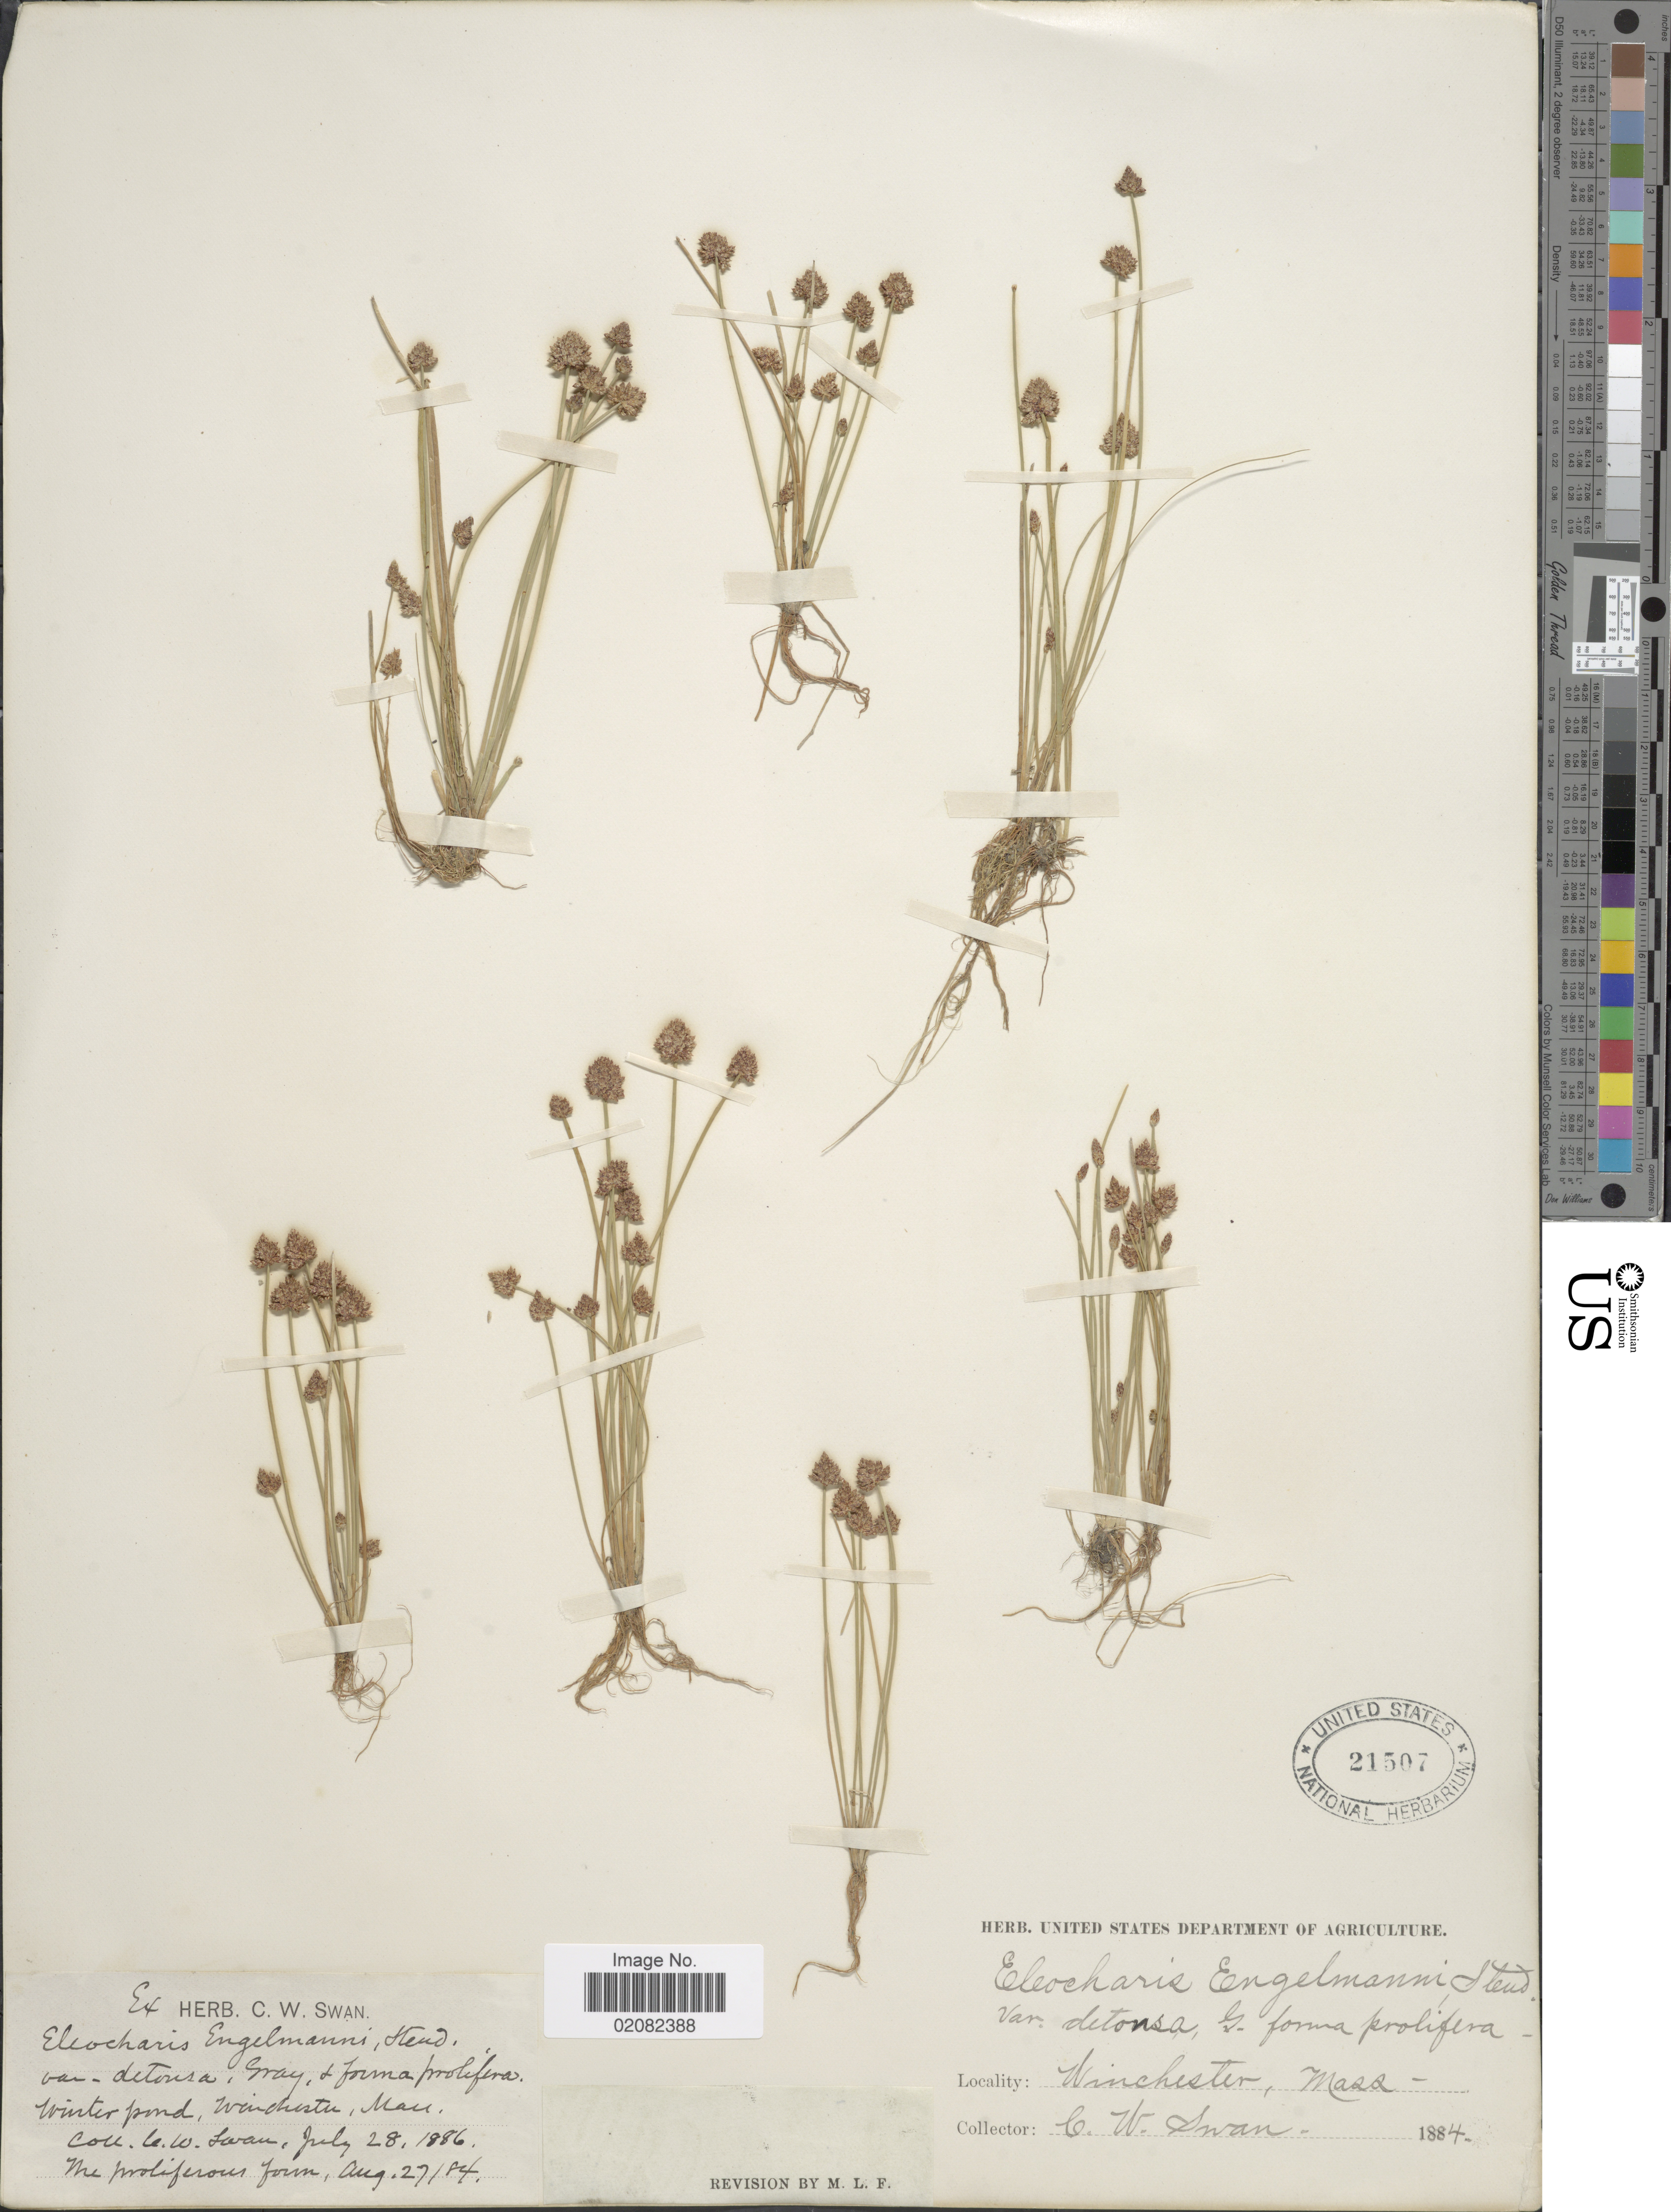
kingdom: Plantae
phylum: Tracheophyta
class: Liliopsida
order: Poales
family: Cyperaceae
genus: Eleocharis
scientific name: Eleocharis engelmannii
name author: Steud.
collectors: C. Swan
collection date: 1884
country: United States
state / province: Massachusetts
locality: Winchester, Mass., Winter Pond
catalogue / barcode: US 21507